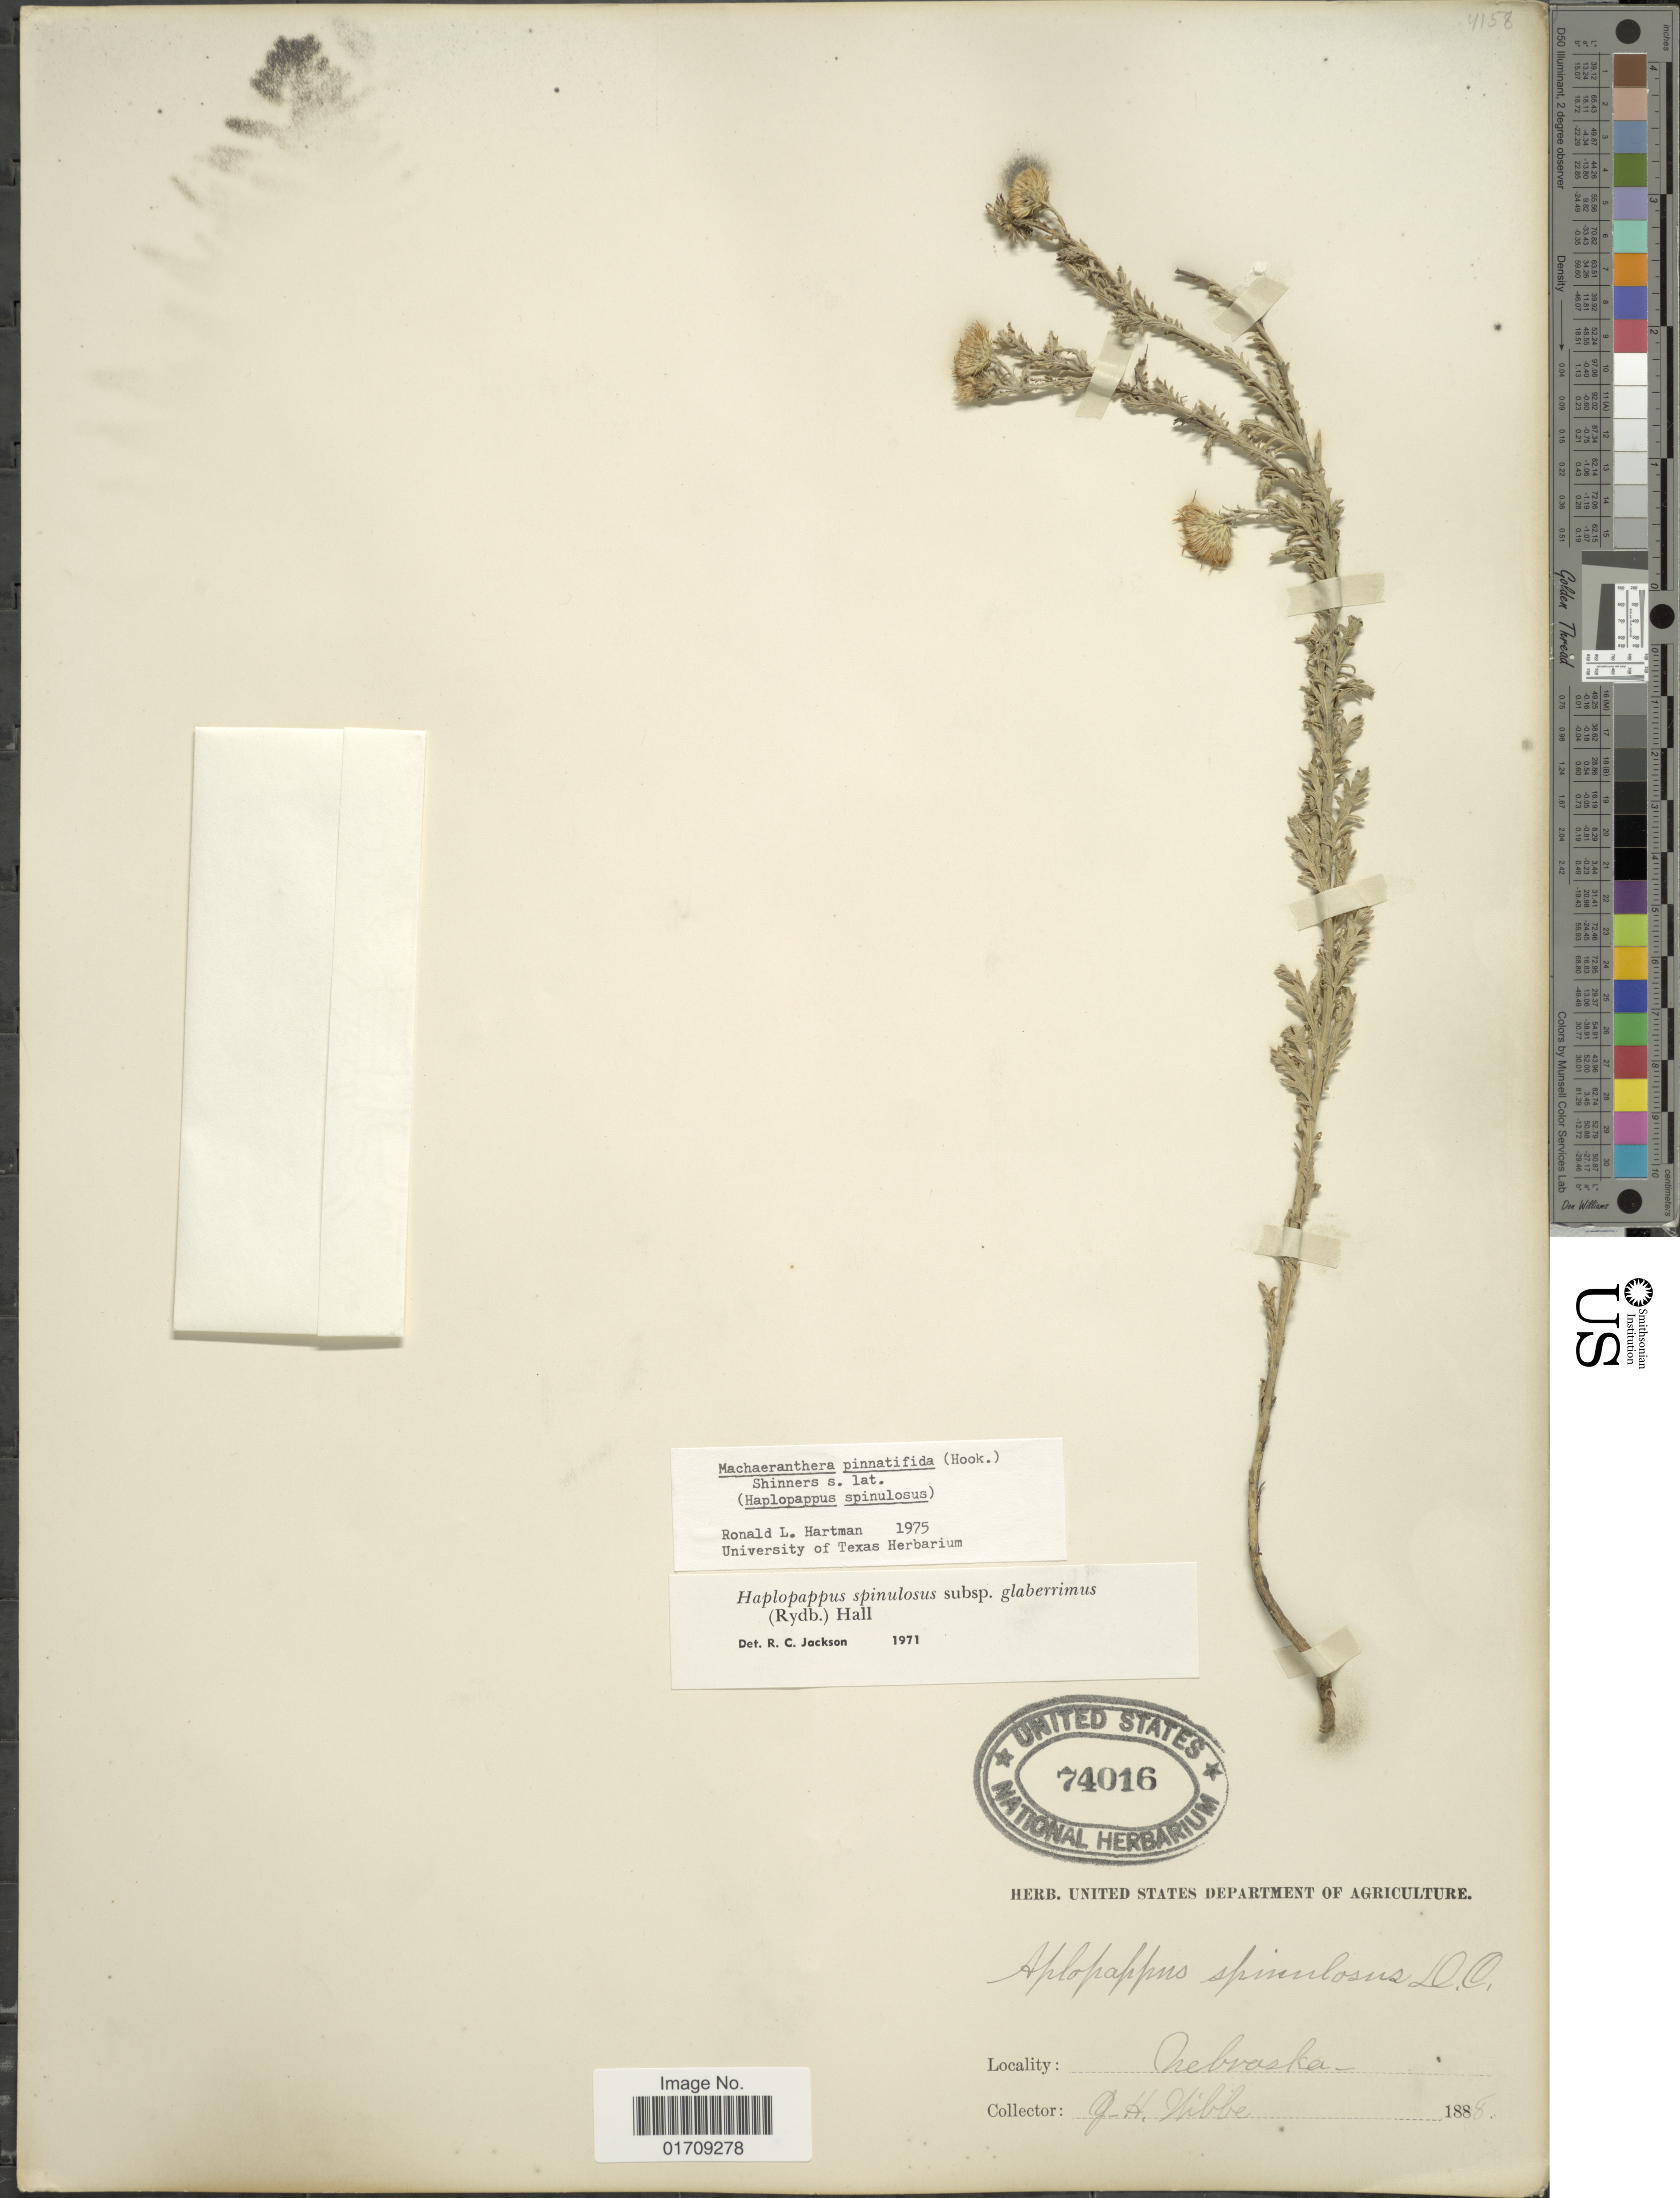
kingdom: Plantae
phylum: Tracheophyta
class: Magnoliopsida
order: Asterales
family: Asteraceae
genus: Machaeranthera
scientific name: Machaeranthera pinnatifida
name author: (Hook.) Shinners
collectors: J. Wibbe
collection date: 1888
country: United States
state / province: Nebraska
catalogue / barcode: US 74016